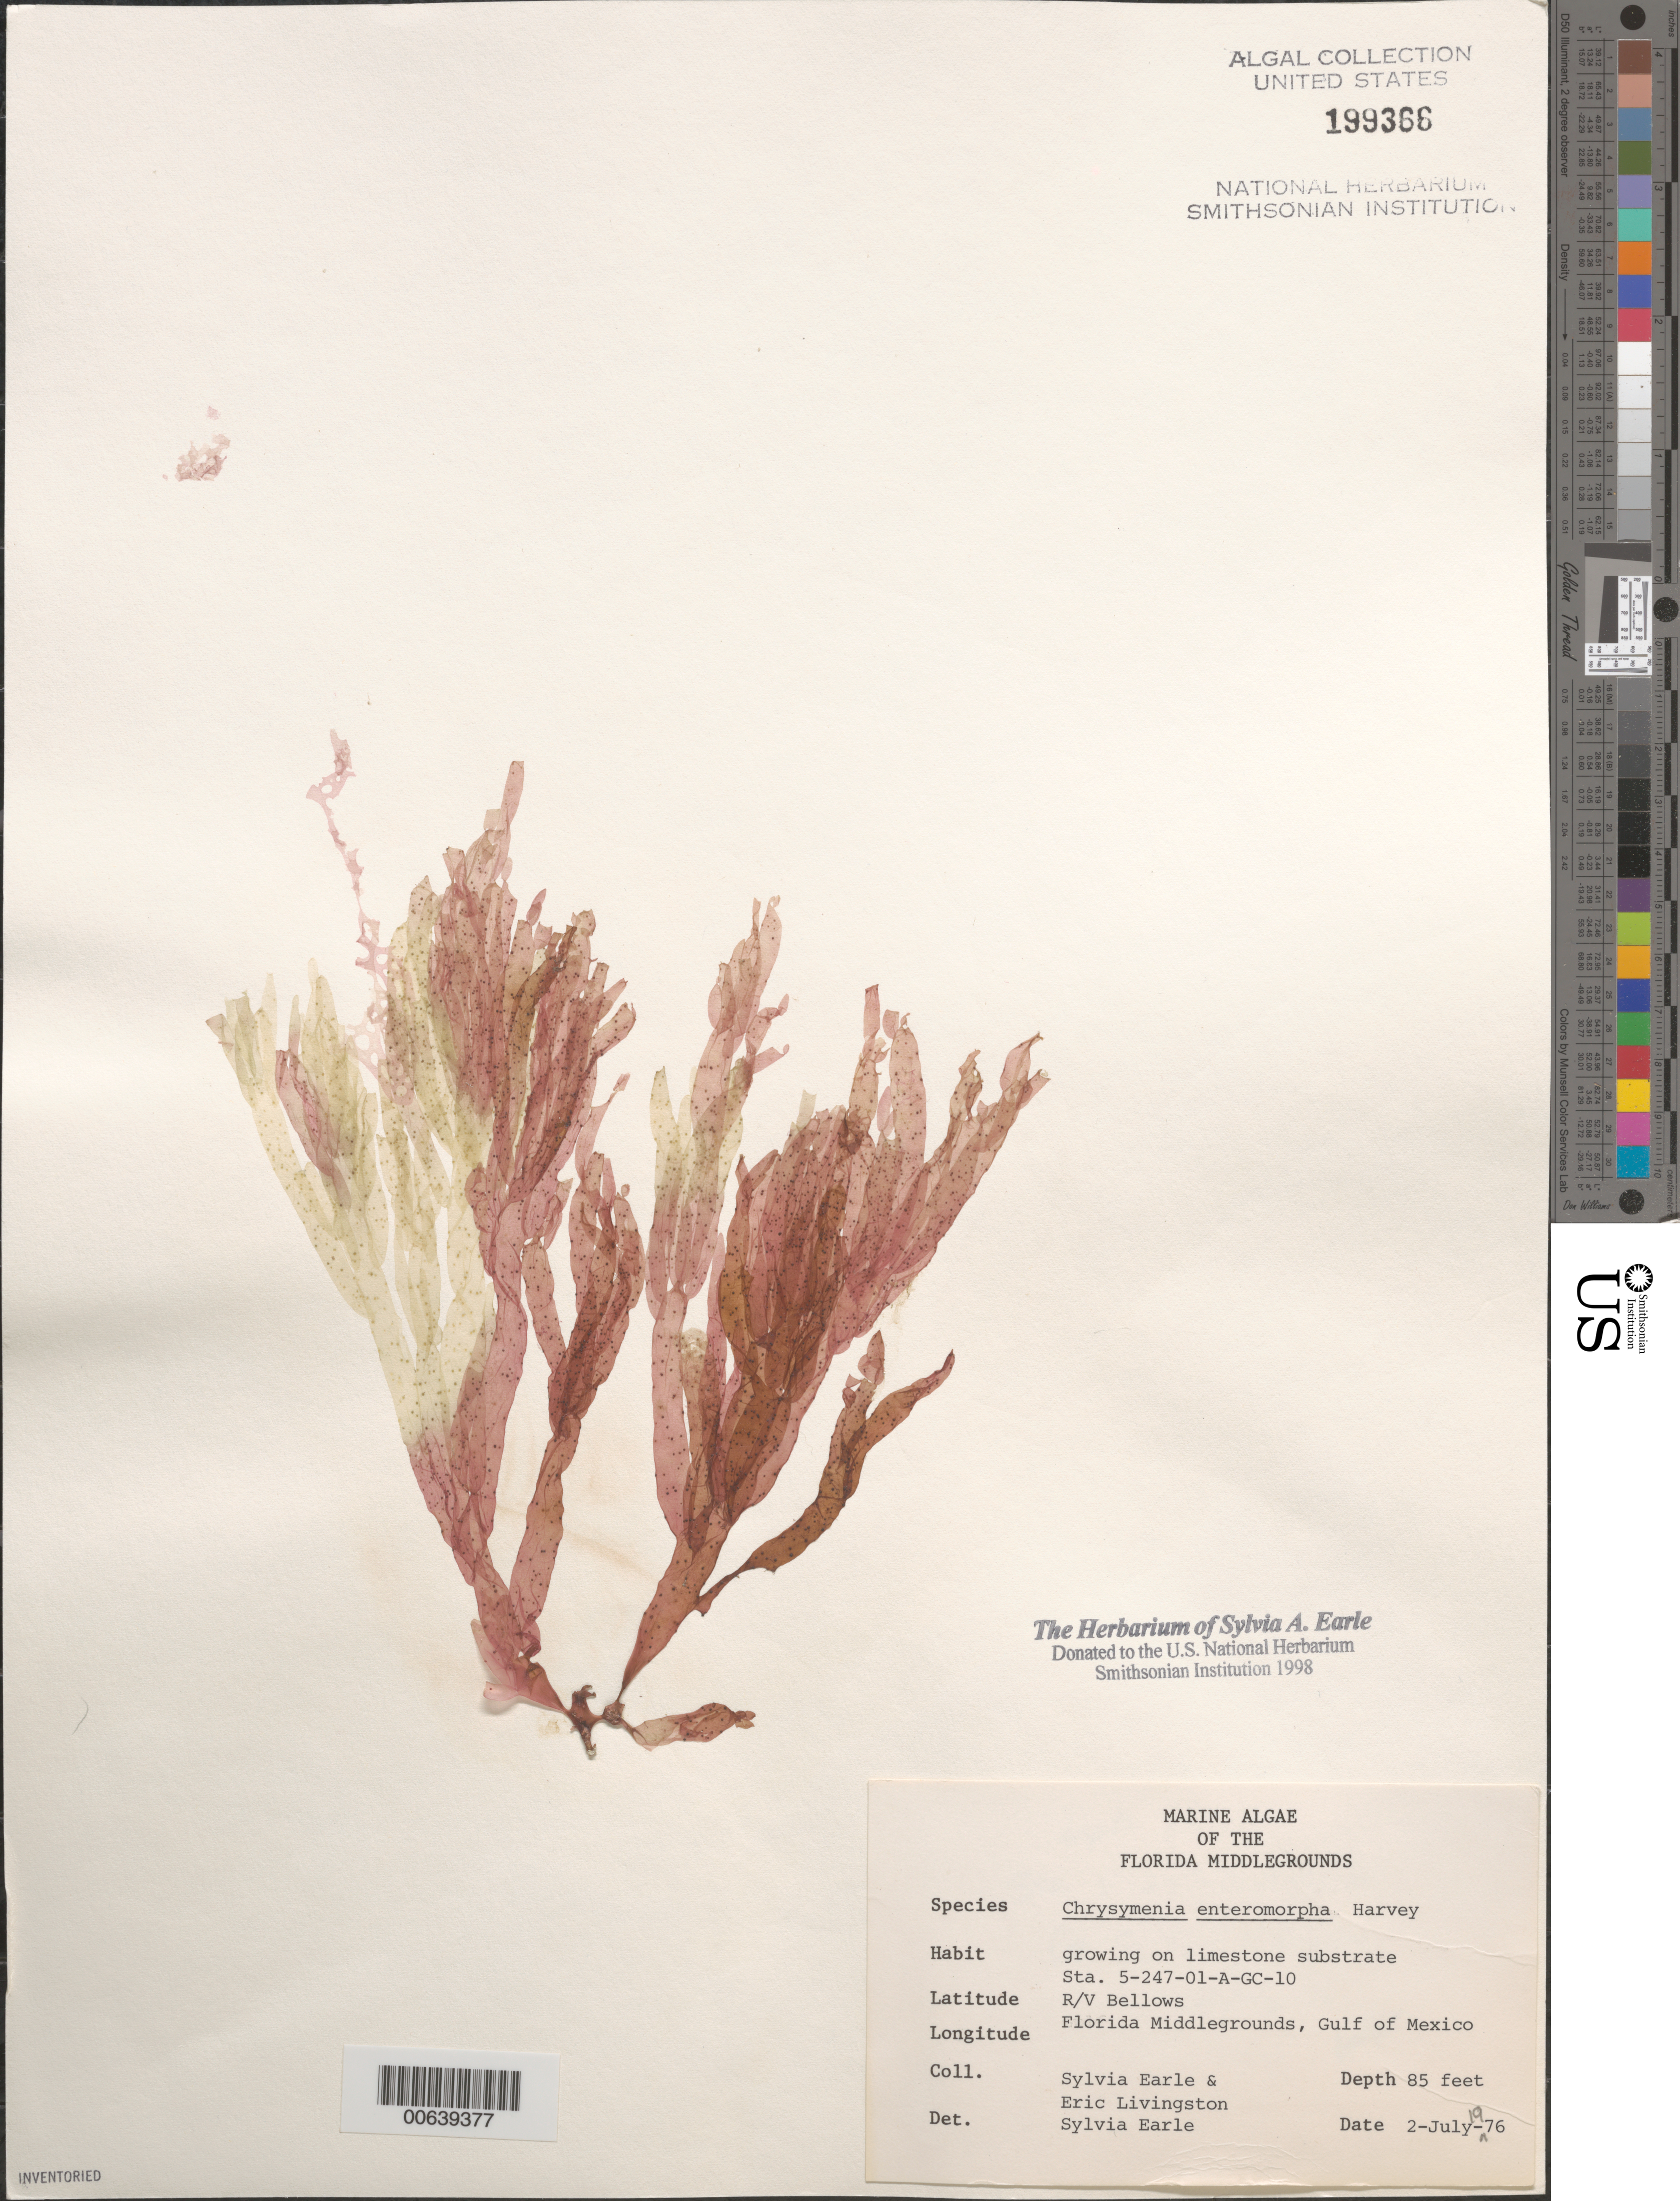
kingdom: Plantae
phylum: Rhodophyta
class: Florideophyceae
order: Rhodymeniales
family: Rhodymeniaceae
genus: Botryocladia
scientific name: Botryocladia enteromorpha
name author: (Harv.) W.E. Schmidt et al. in W.E. Schmidt et al.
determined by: Algae name updating Project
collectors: S. A. Earle & E. Livingston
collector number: Station 5-247-01-a-gc-10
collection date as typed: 02 Jul 1976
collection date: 1976-07-02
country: United States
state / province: Florida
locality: Florida Middle Grounds, Gulf of Mexico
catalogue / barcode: US 199366